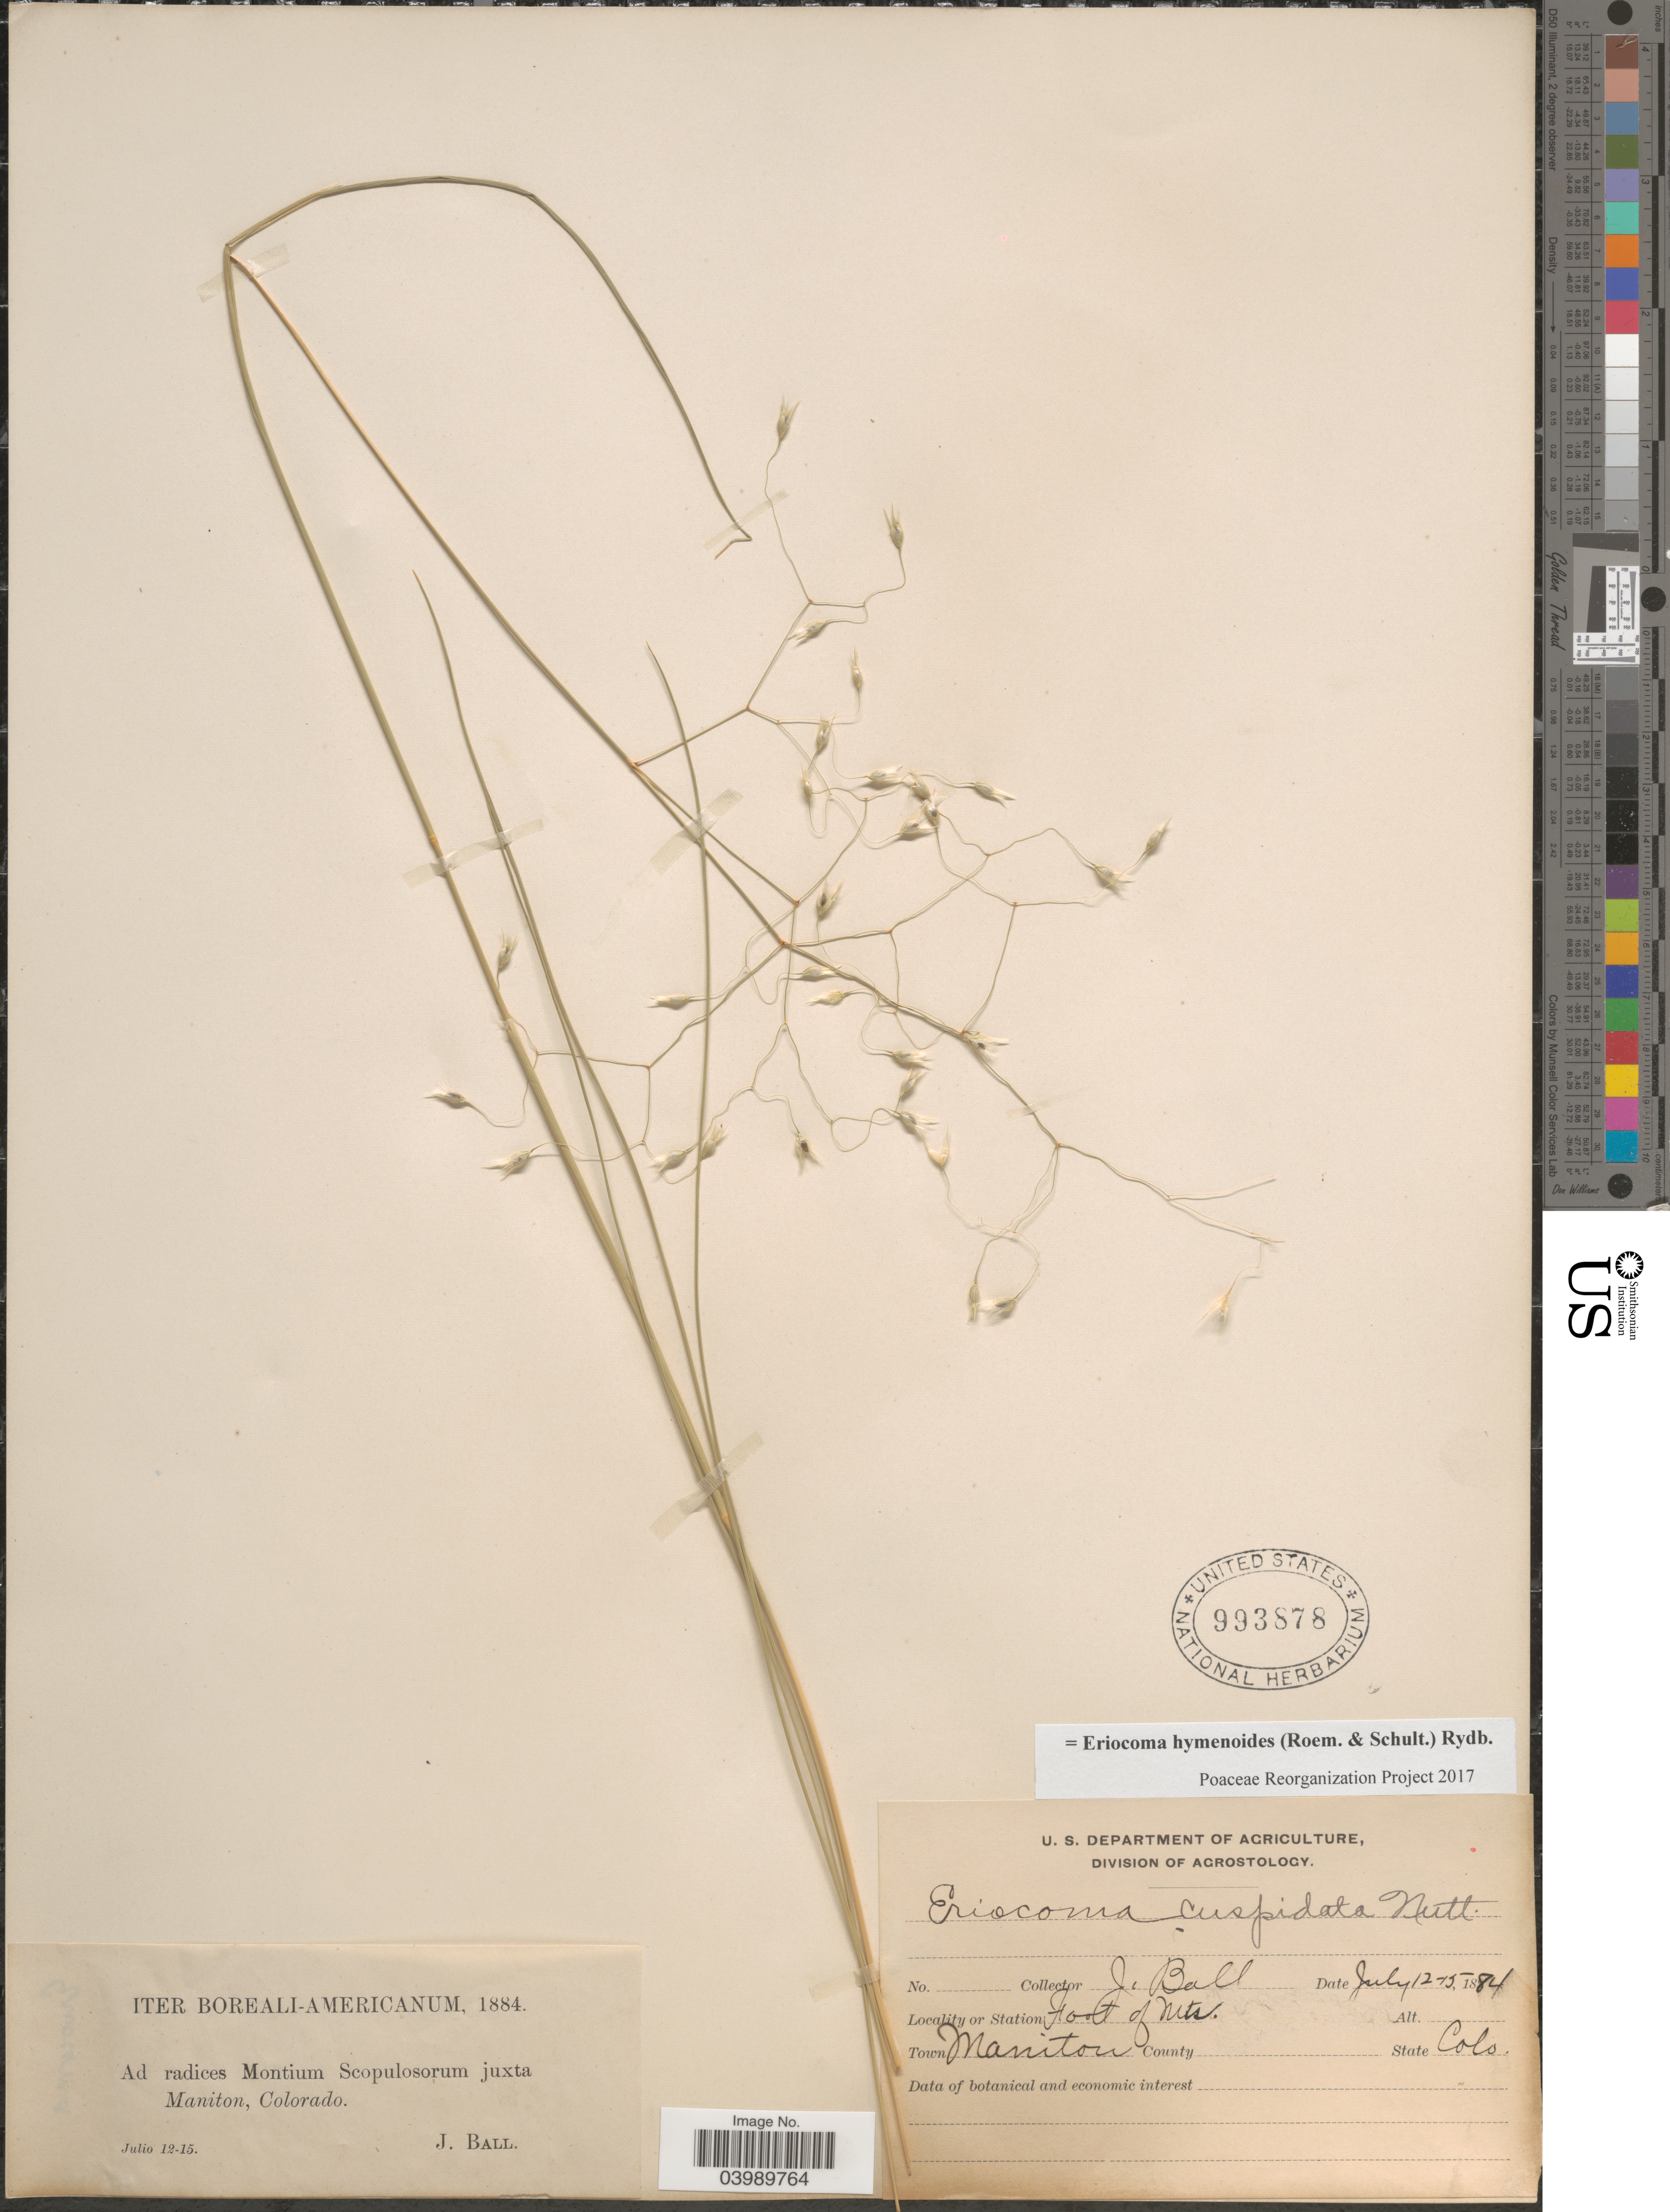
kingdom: Plantae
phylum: Tracheophyta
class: Liliopsida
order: Poales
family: Poaceae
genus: Eriocoma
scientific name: Eriocoma hymenoides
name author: (Roem. & Schult.) Rydb.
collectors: J. Ball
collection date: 1884-07-12/1884-07-15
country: United States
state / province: Colorado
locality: Iter Boreali-Americanum. Ad radices Montium Scopulosorum juxta Manitou. Foot of Mts. Town Manitou.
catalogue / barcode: US 993878